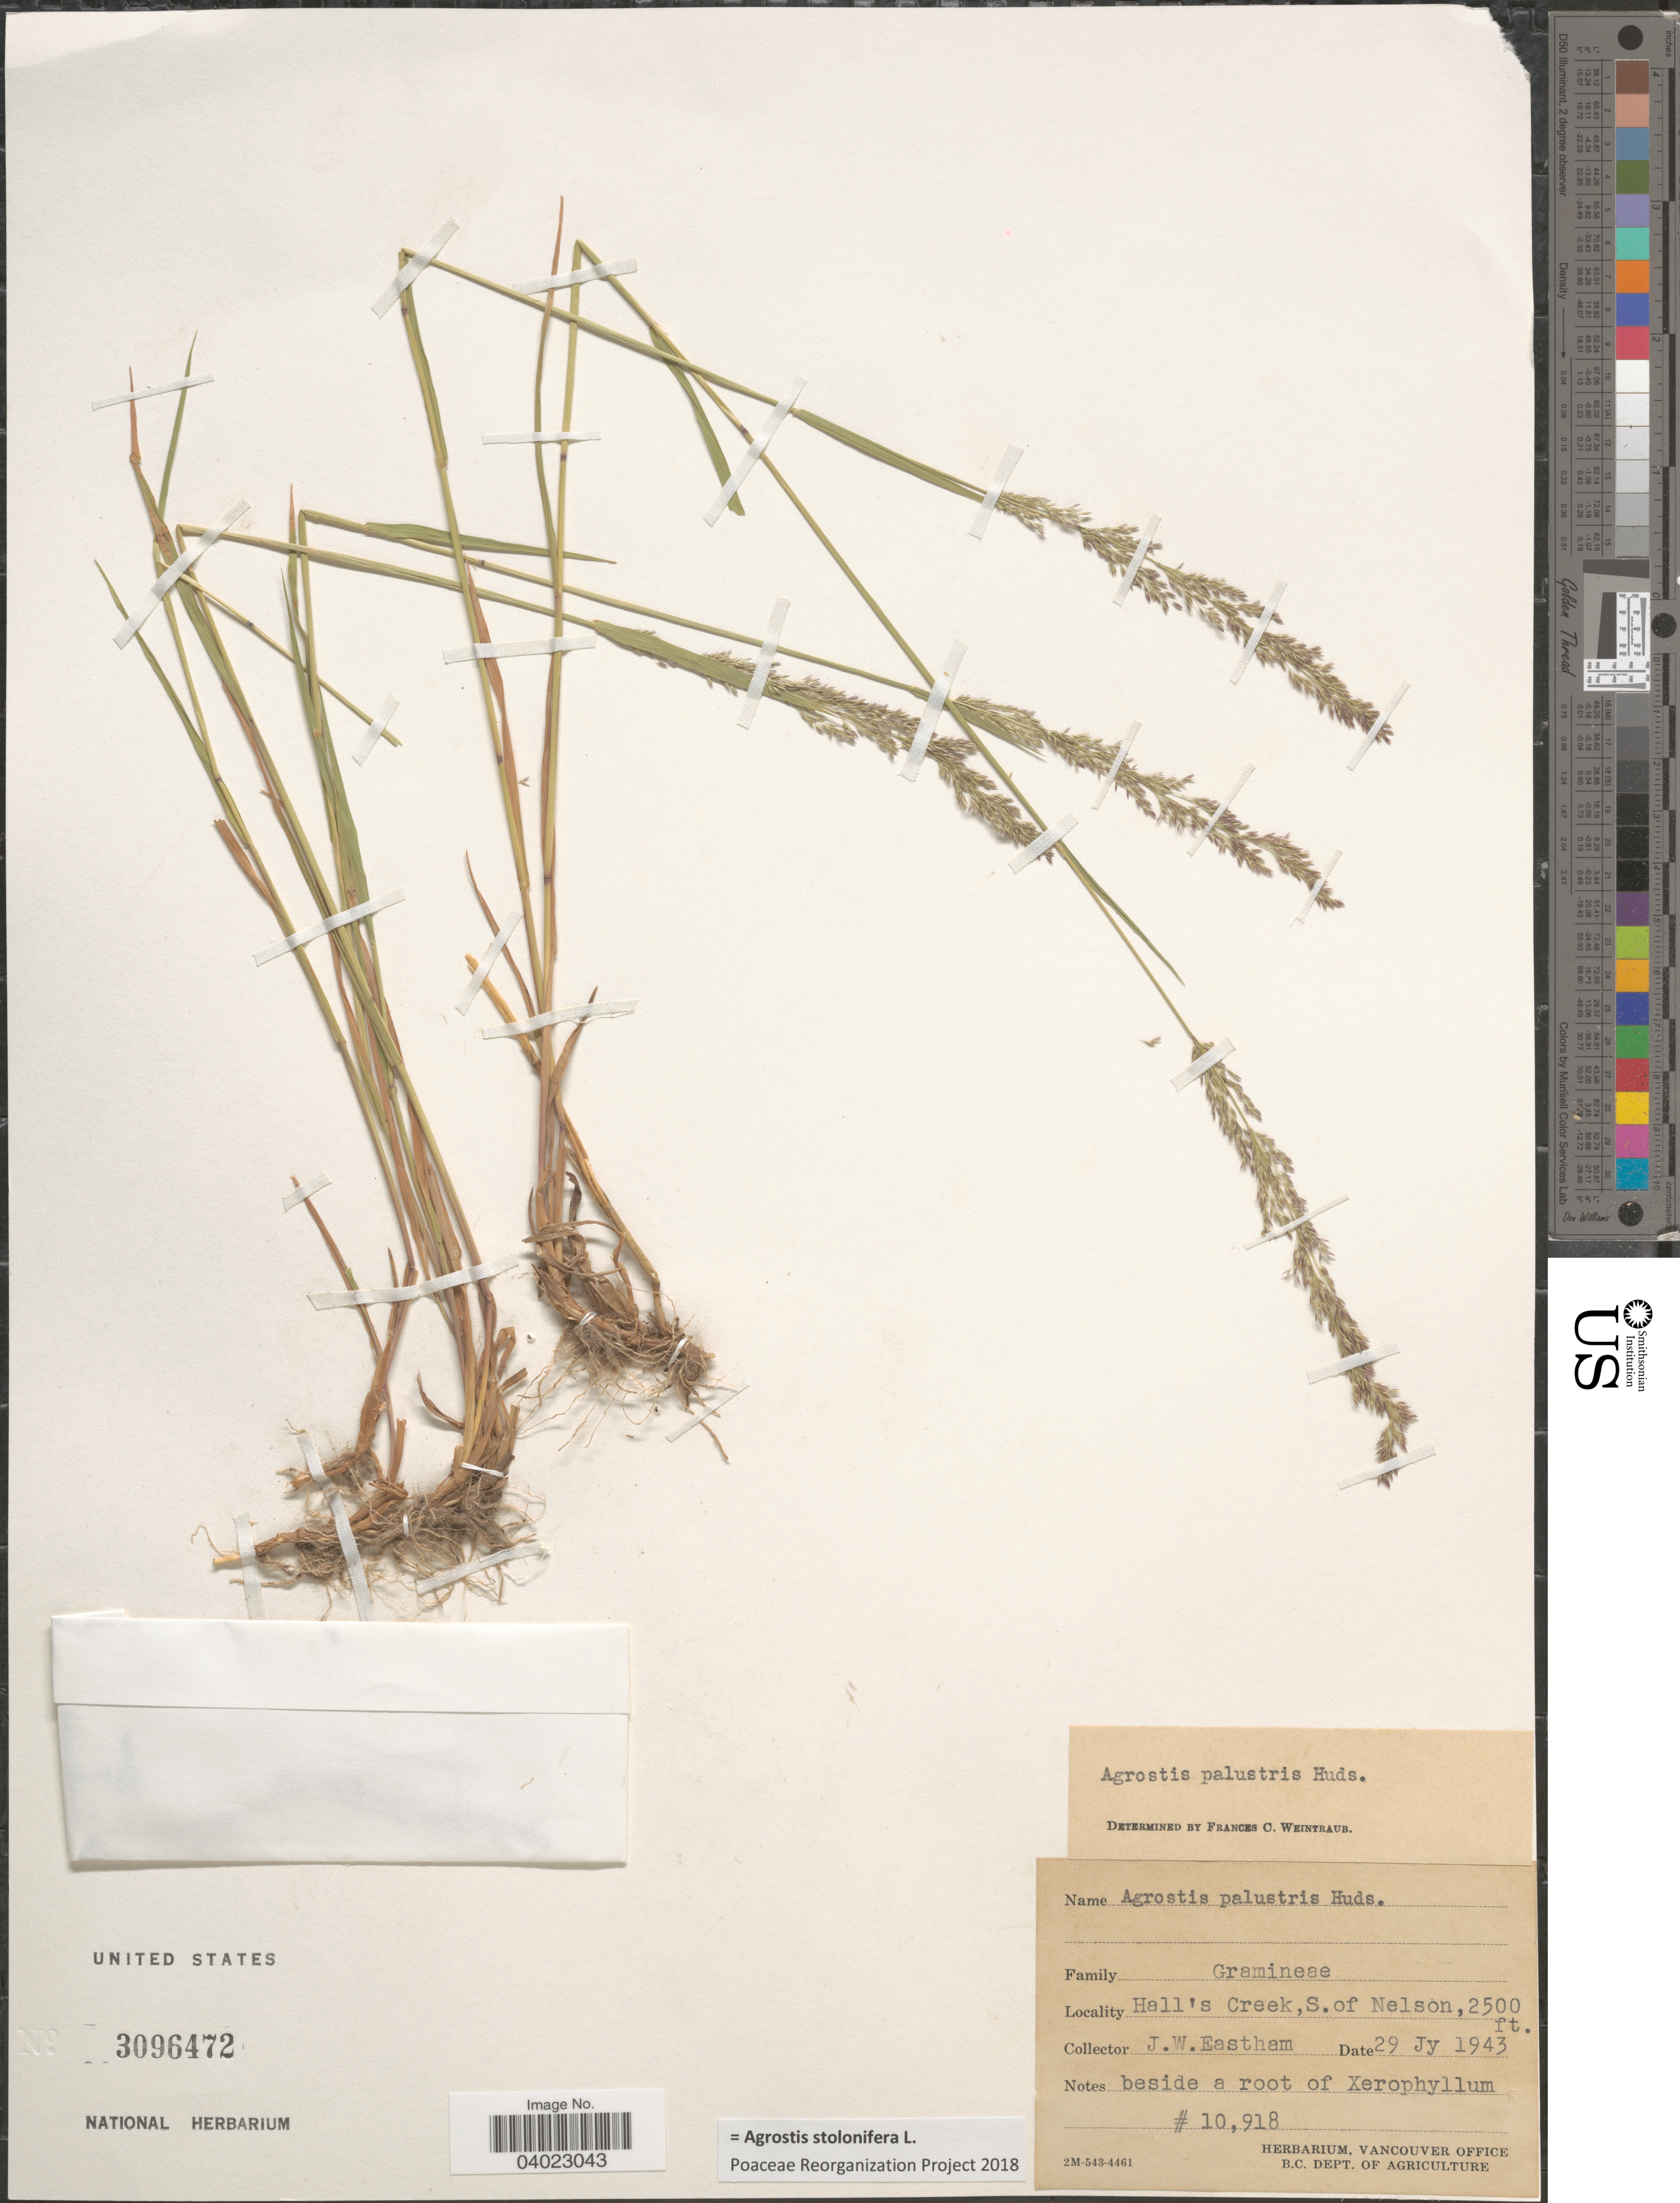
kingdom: Plantae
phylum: Tracheophyta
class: Liliopsida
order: Poales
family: Poaceae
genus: Agrostis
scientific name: Agrostis stolonifera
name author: L.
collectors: J. Eastham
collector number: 10918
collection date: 1943-07-29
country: Canada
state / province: British Columbia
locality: Hall's Creek, S. of Nelson.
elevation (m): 762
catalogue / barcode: US 3096472